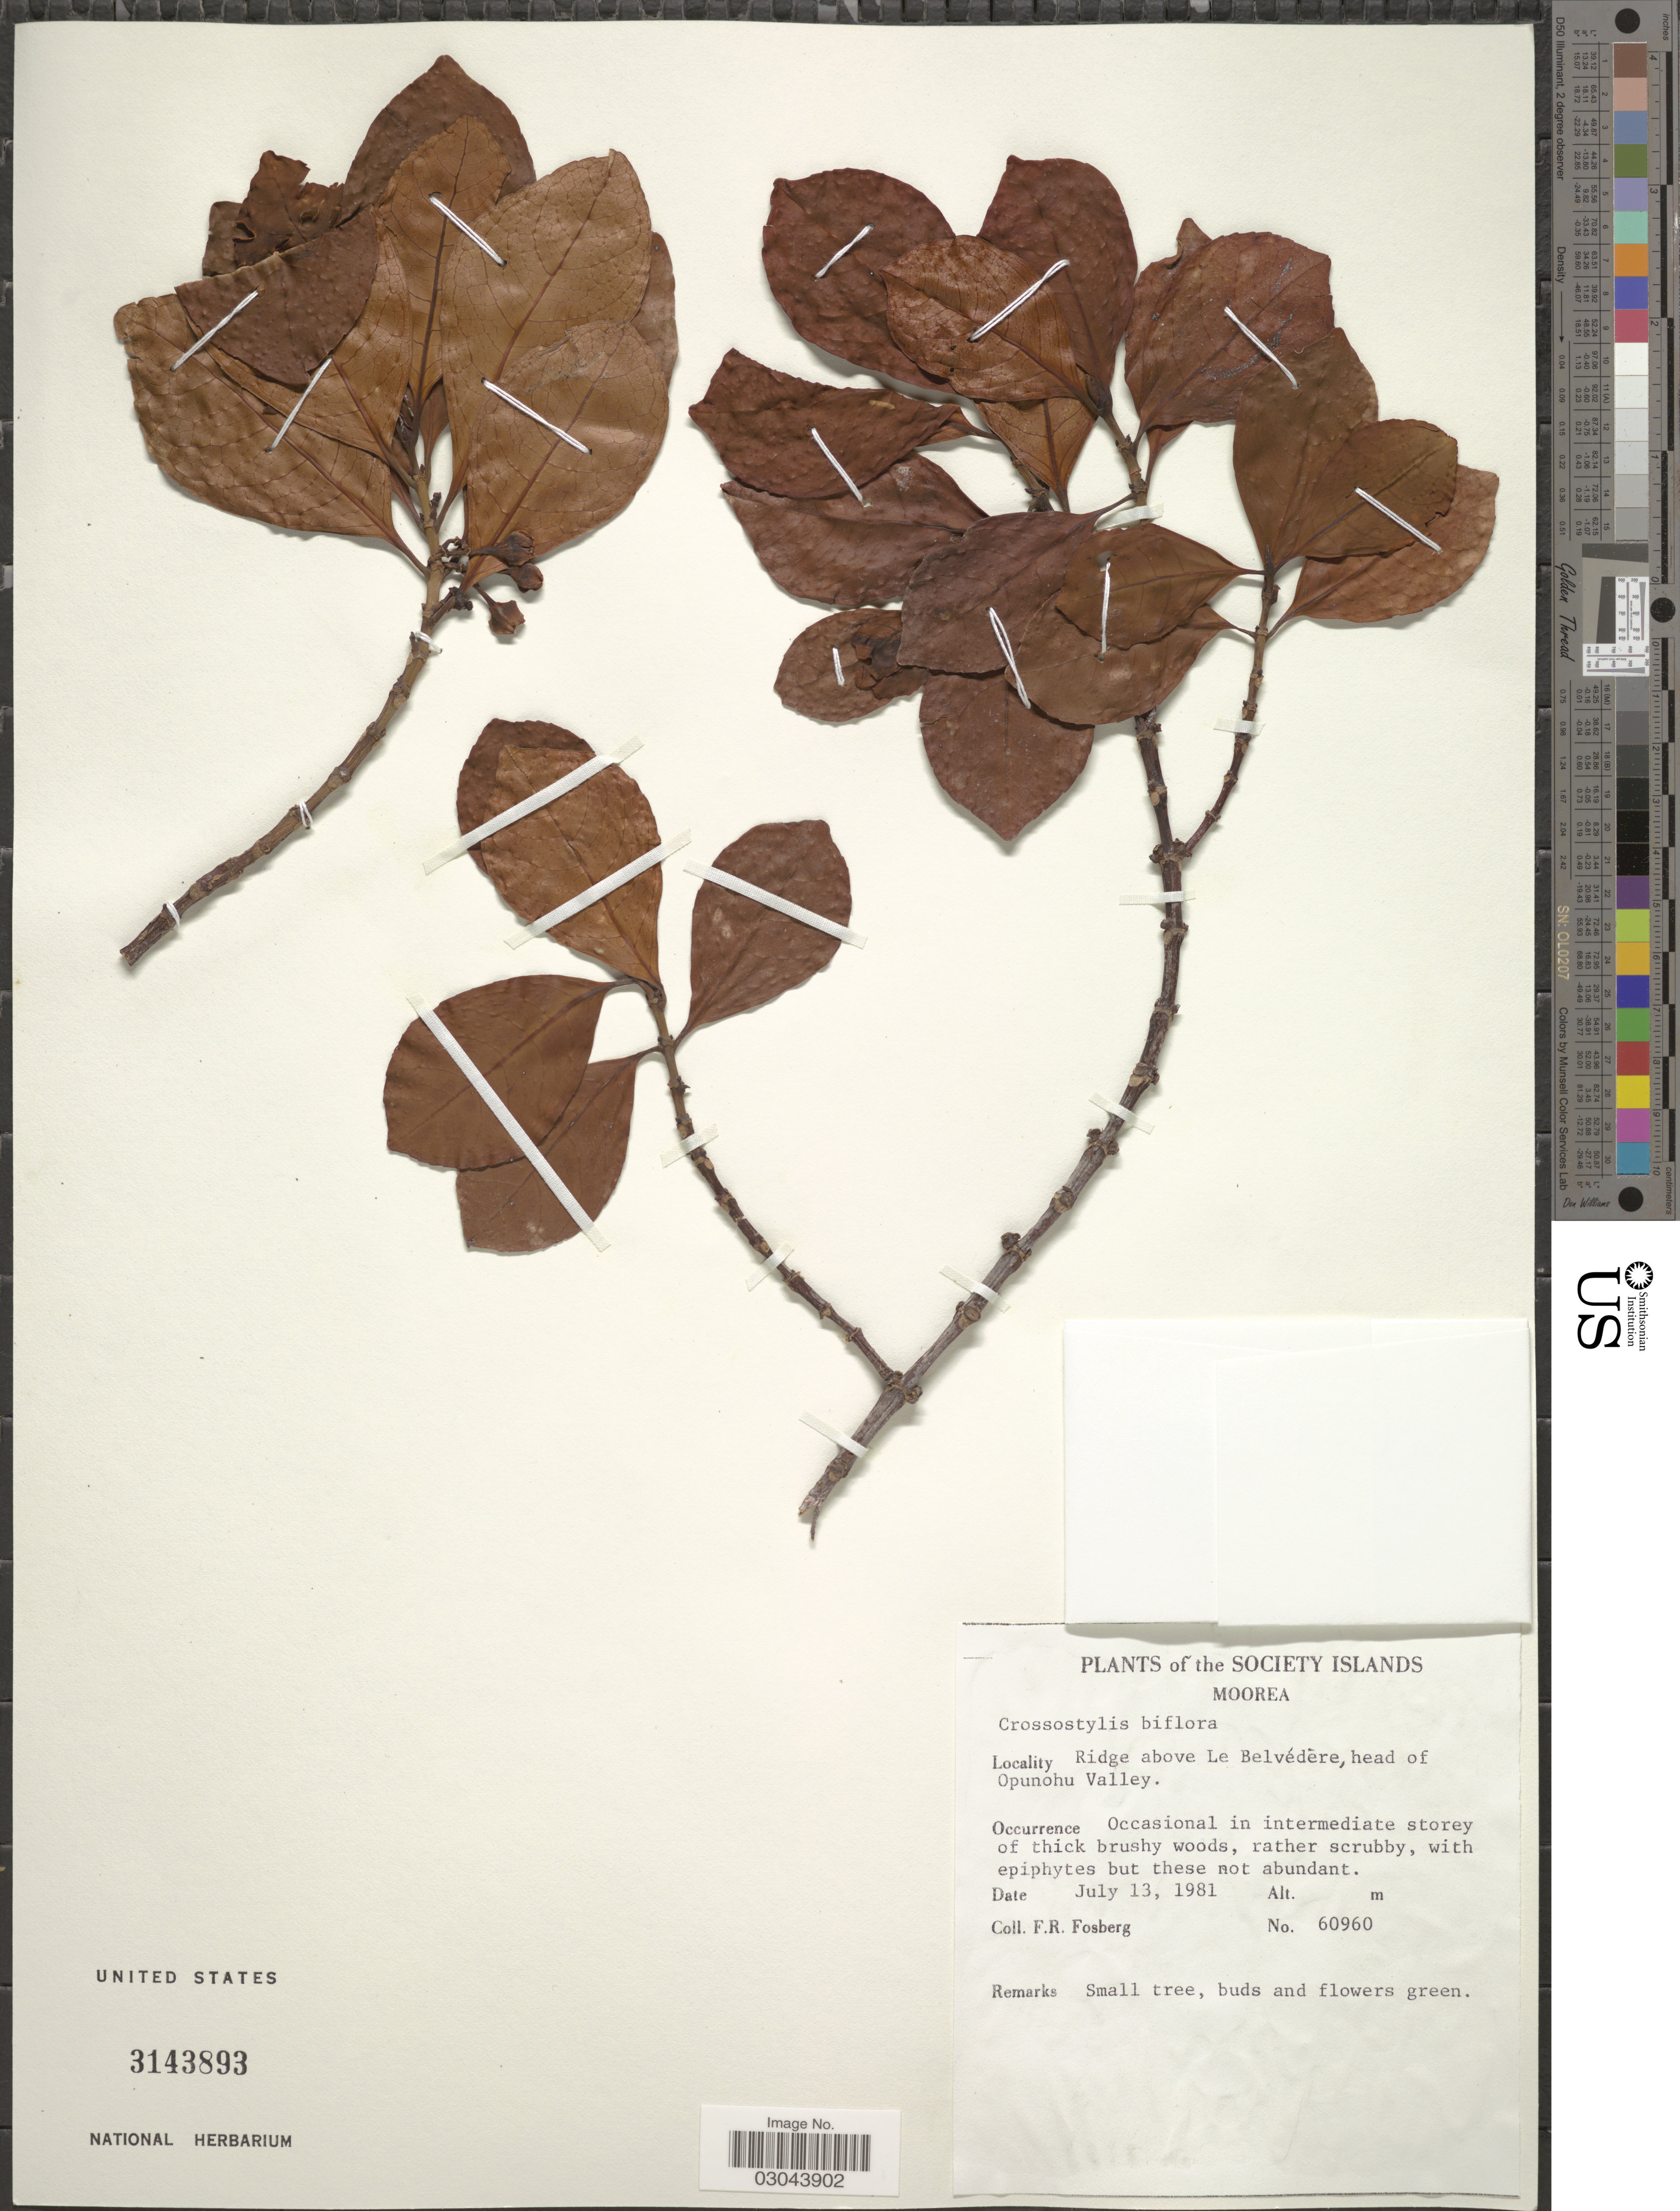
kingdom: Plantae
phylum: Tracheophyta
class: Magnoliopsida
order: Malpighiales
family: Rhizophoraceae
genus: Crossostylis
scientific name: Crossostylis biflora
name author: J.R. Forst. & G. Forst.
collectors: F. R. Fosberg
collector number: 60960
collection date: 1981-07-13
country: French Polynesia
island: Moorea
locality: Society Islands. Moorea. Ridge above Le Belvédère, head of Opunohu Valley.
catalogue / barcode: US 3143893